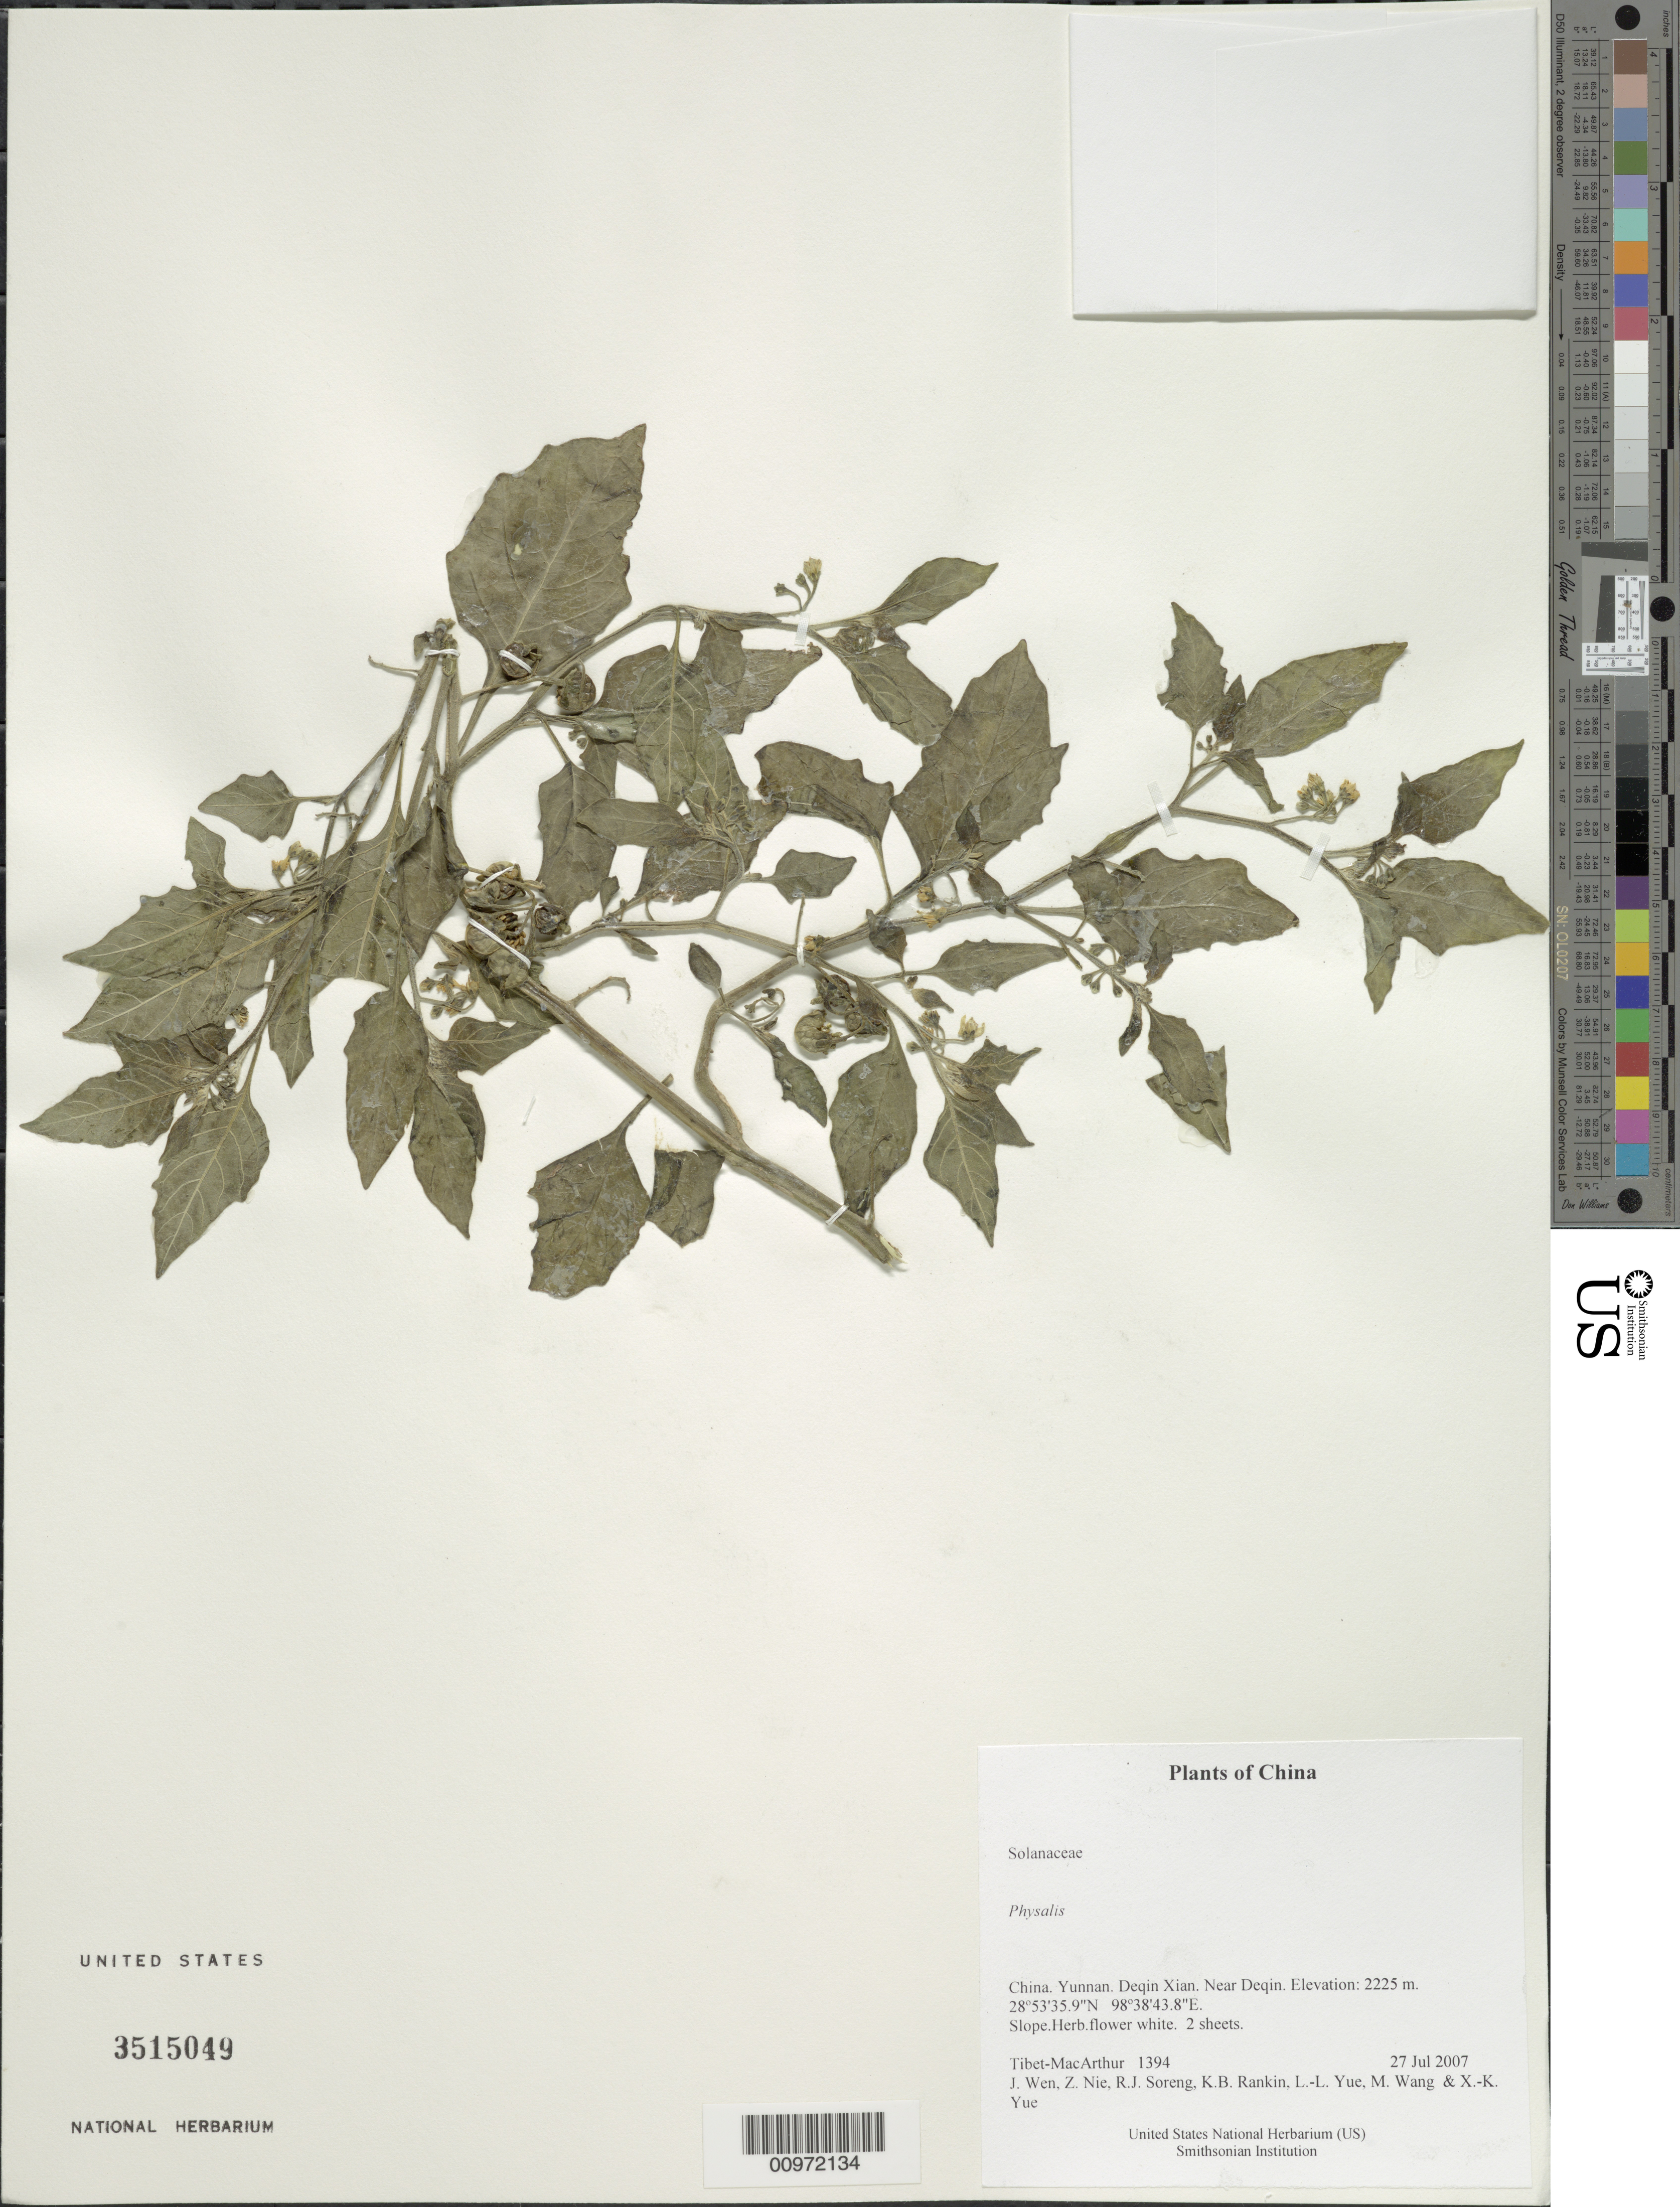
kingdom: Plantae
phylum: Tracheophyta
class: Magnoliopsida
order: Solanales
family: Solanaceae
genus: Physalis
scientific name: Physalis sp.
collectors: Tibet-MacArthur, J. Wen, Z. Nie, R. J. Soreng & et al.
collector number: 1394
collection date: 2007-06-27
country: China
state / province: Yunnan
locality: Deqin Xian. Near Deqin.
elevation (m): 2225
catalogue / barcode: US 3515049